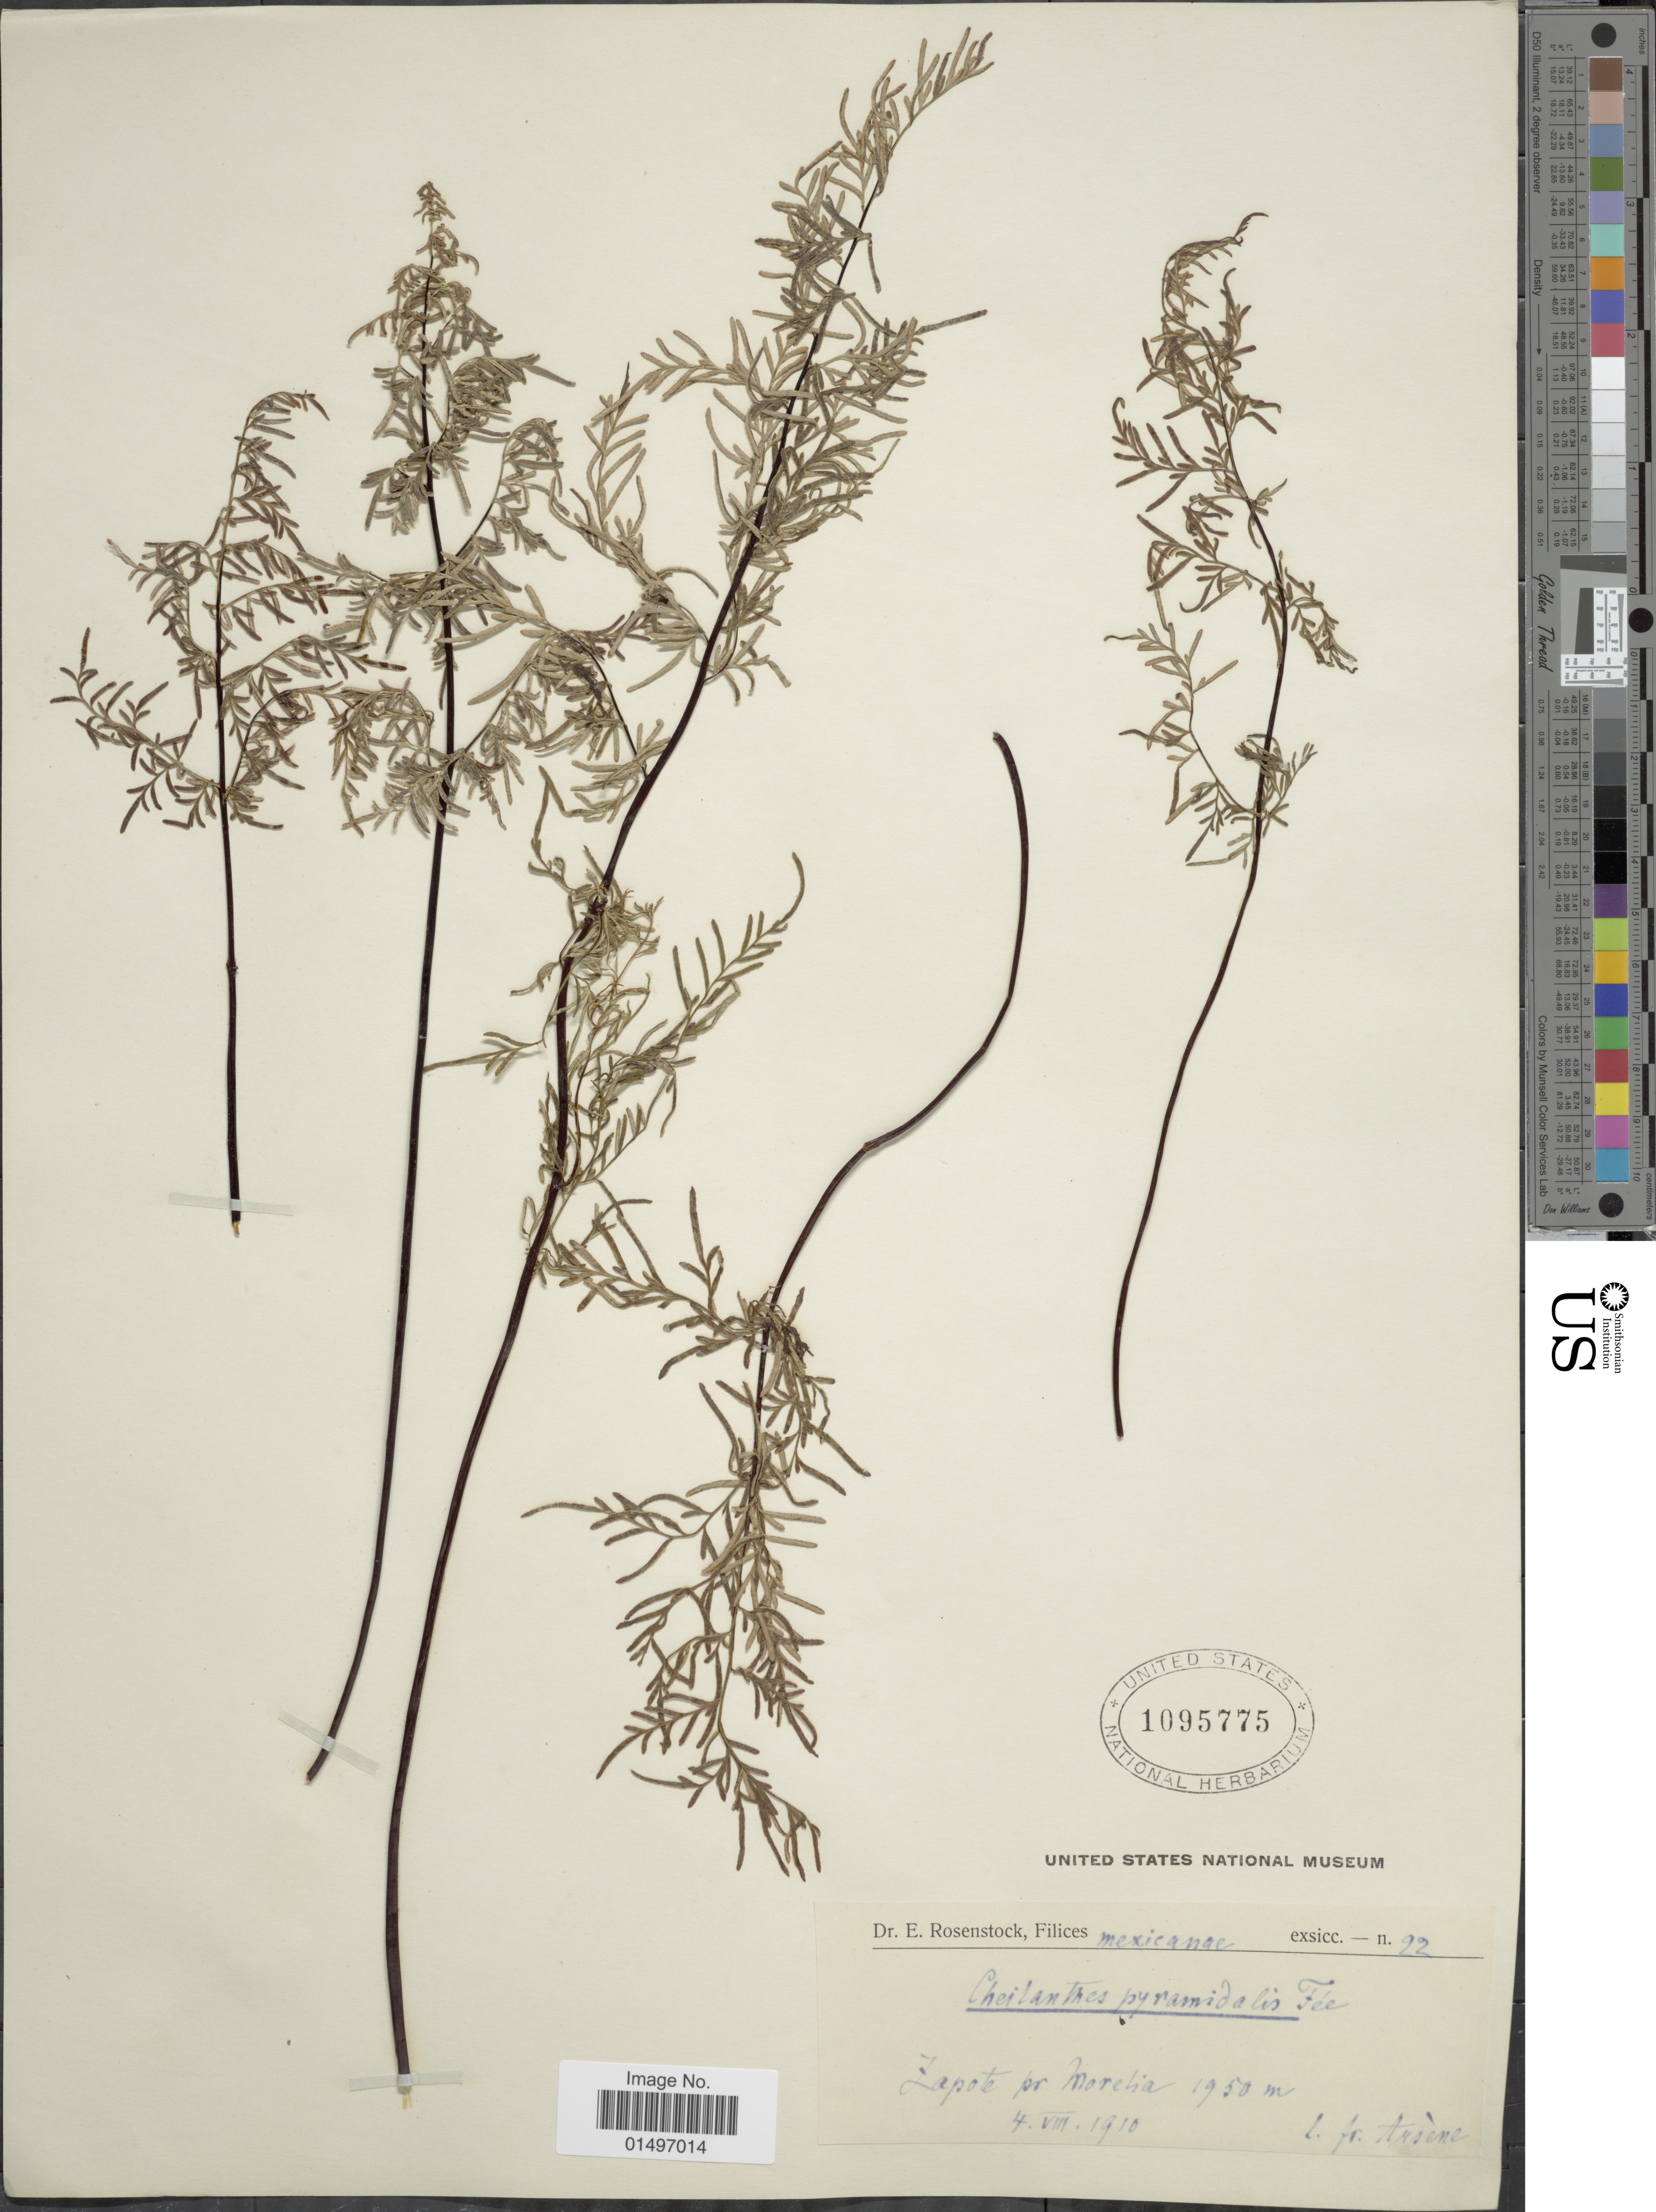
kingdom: Plantae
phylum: Tracheophyta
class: Polypodiopsida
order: Polypodiales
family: Pteridaceae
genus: Gaga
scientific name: Gaga hirsuta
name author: (Link) Fay W. Li & Windham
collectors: Bro. G. Arsène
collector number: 22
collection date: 1910-08-04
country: Mexico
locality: Mexicanae, Zapote pr. Morelio.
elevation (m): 1950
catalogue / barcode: US 1095775